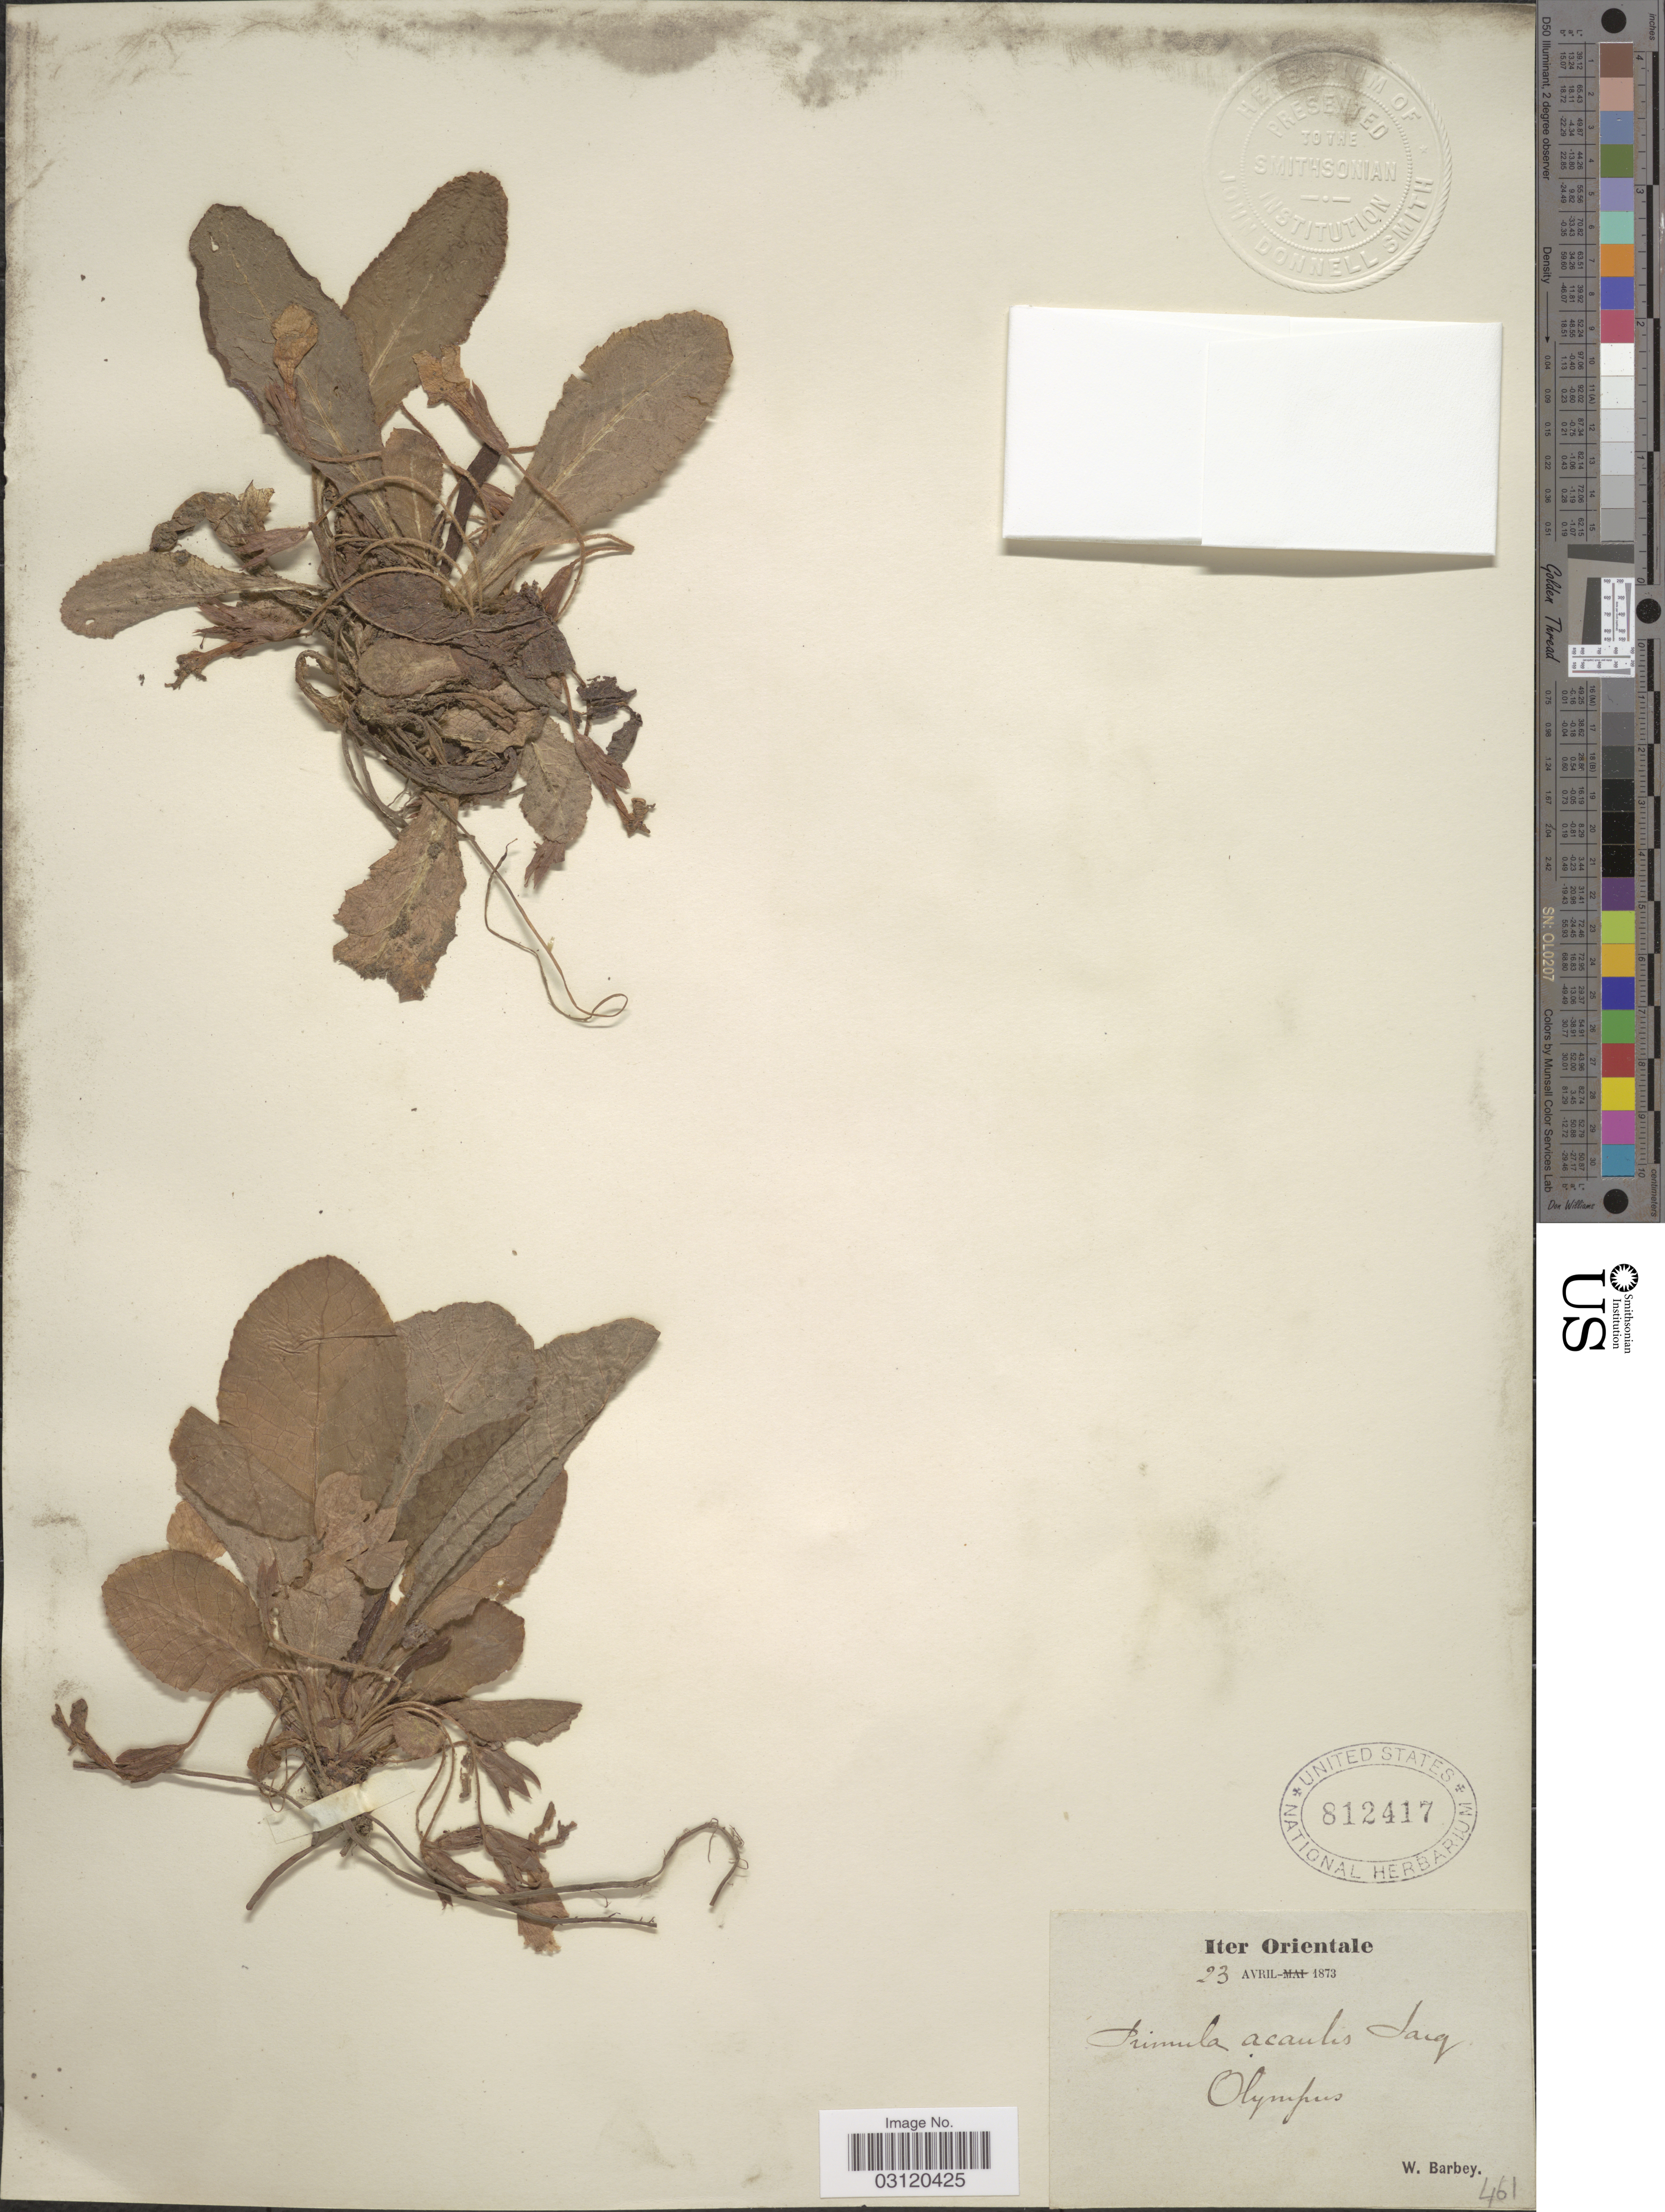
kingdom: Plantae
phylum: Tracheophyta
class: Magnoliopsida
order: Ericales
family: Primulaceae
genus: Primula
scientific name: Primula acaulis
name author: (L.) Hill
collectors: W. Barbey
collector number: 461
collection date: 1873-04-23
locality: Iter Orientale. Olympus.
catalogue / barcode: US 812417